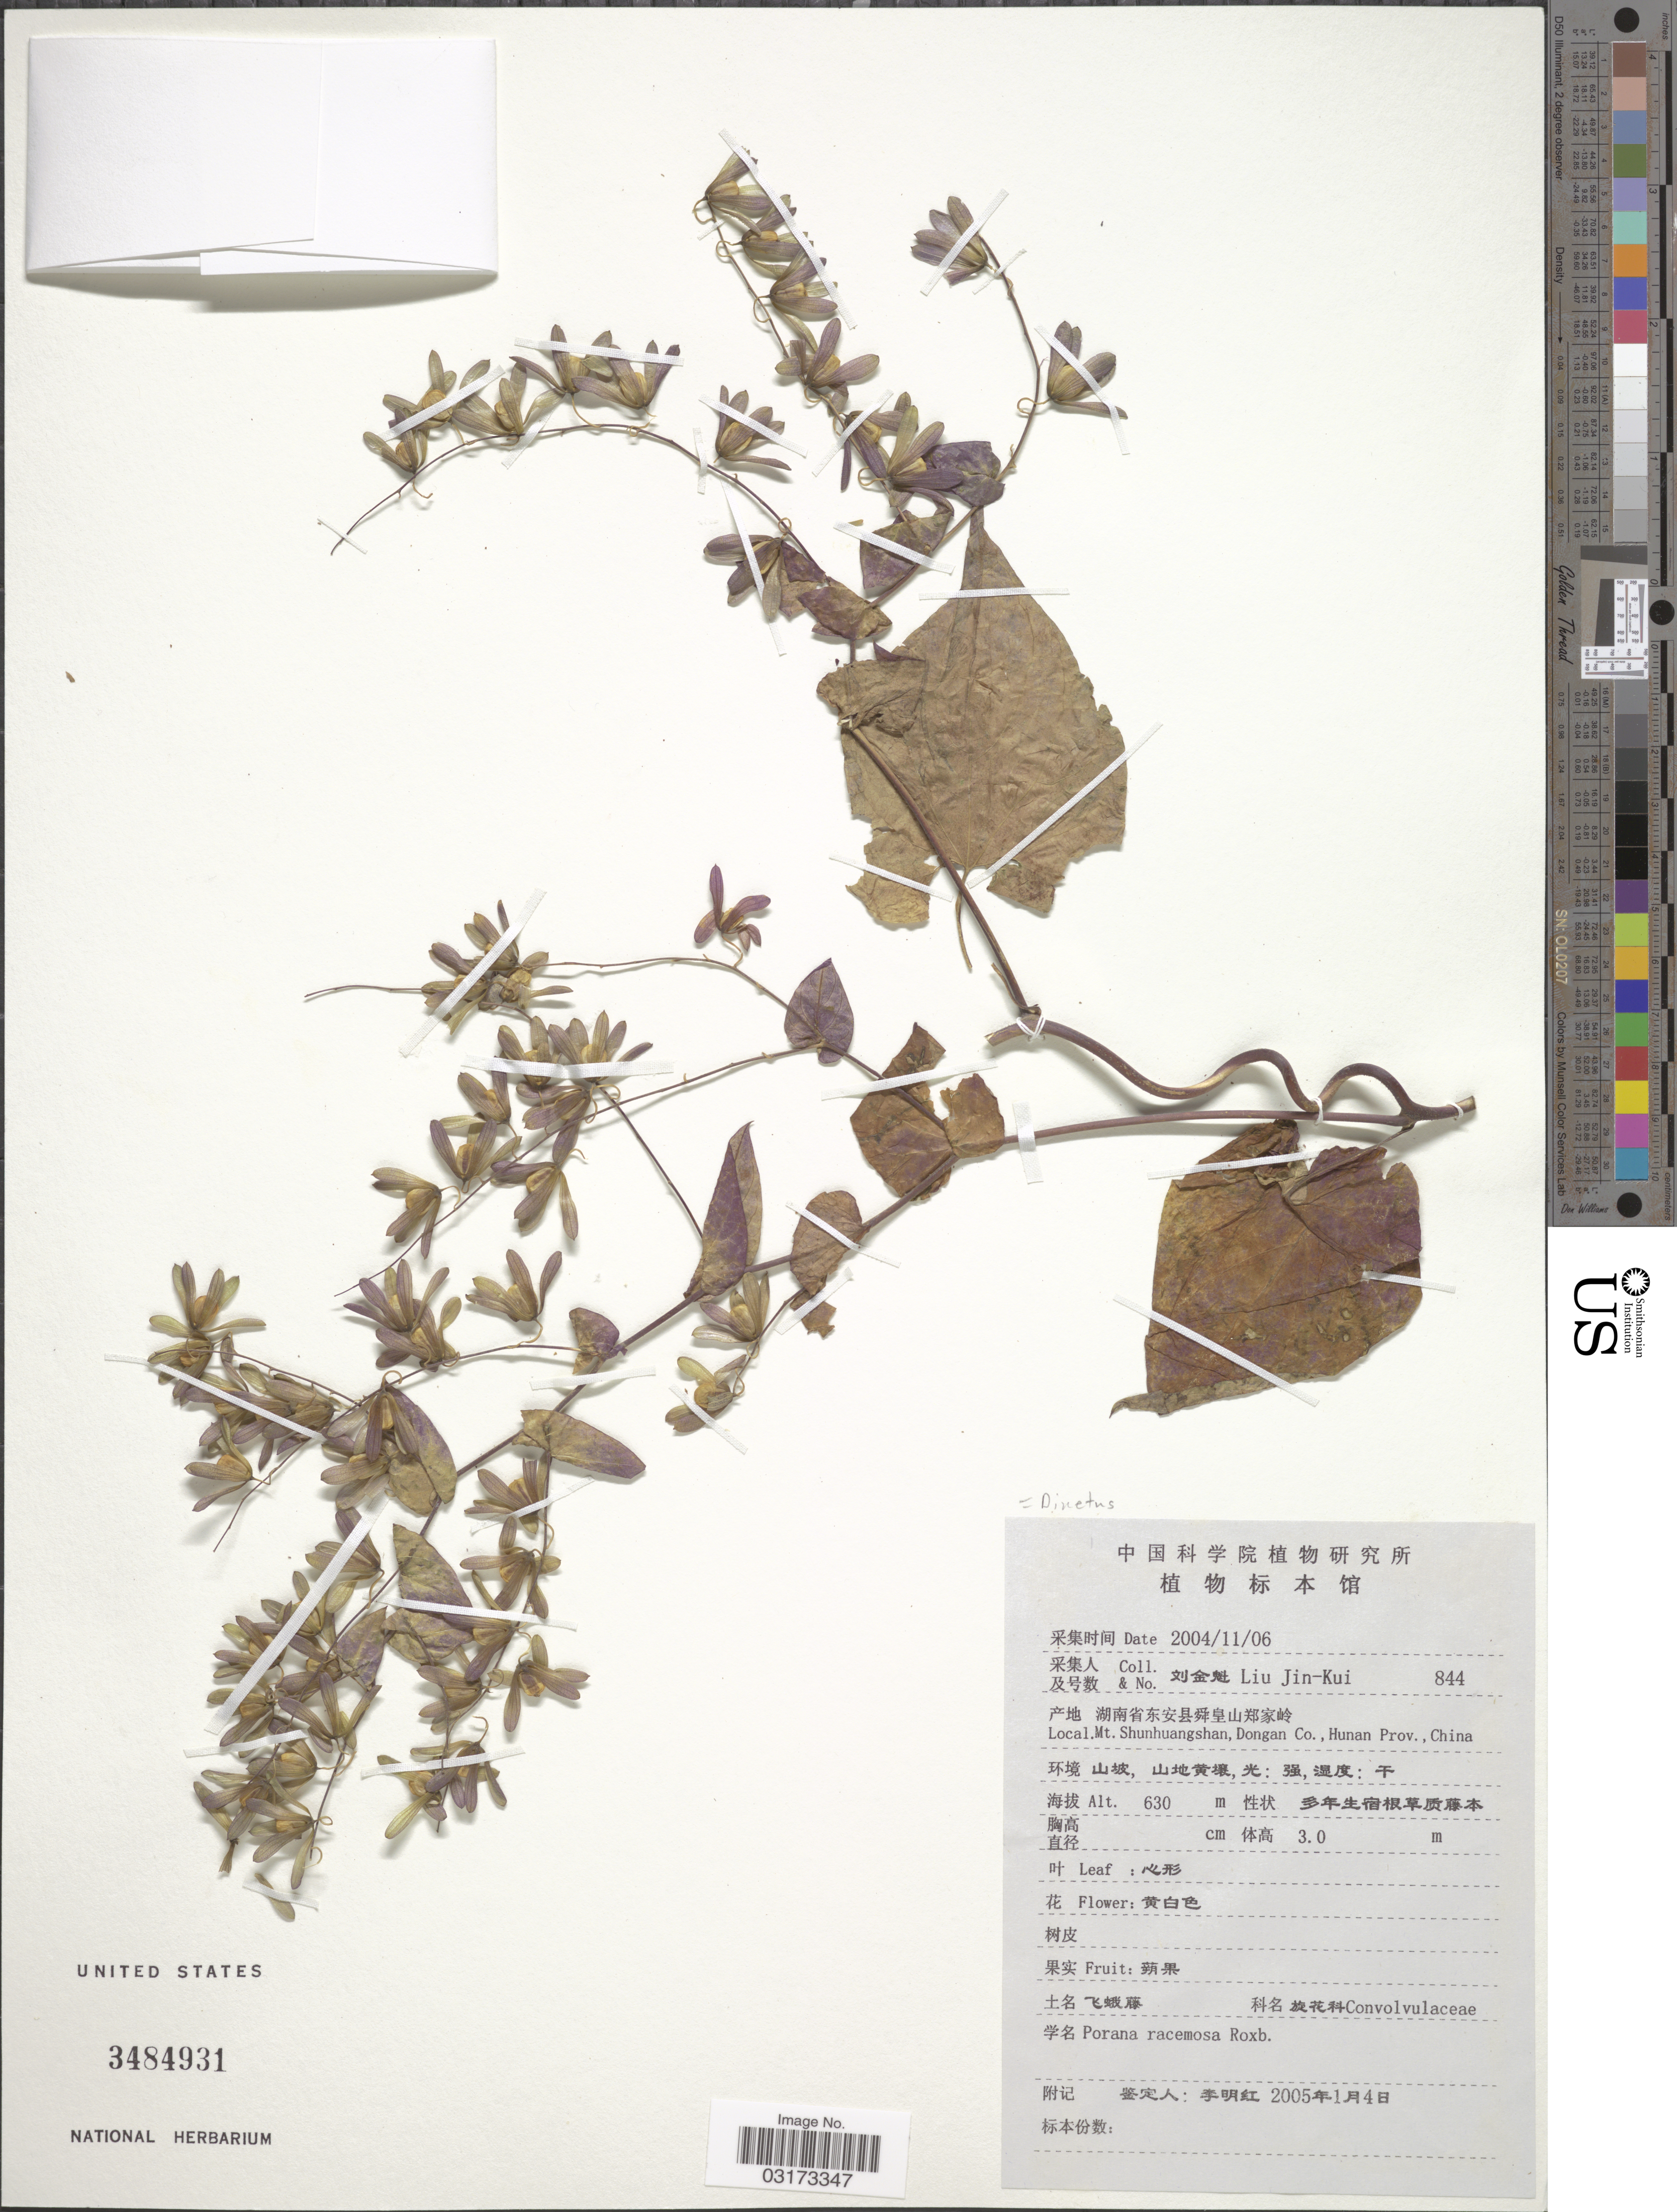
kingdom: Plantae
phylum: Tracheophyta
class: Magnoliopsida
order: Solanales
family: Convolvulaceae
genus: Dinetus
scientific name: Dinetus racemosus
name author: (Roxb.) Sweet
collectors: Liu Jin-Kui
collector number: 844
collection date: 2004-11-06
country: China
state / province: Hunan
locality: Mt. Shunhuangshan, Dongan Co.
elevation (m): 630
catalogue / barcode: US 3484931